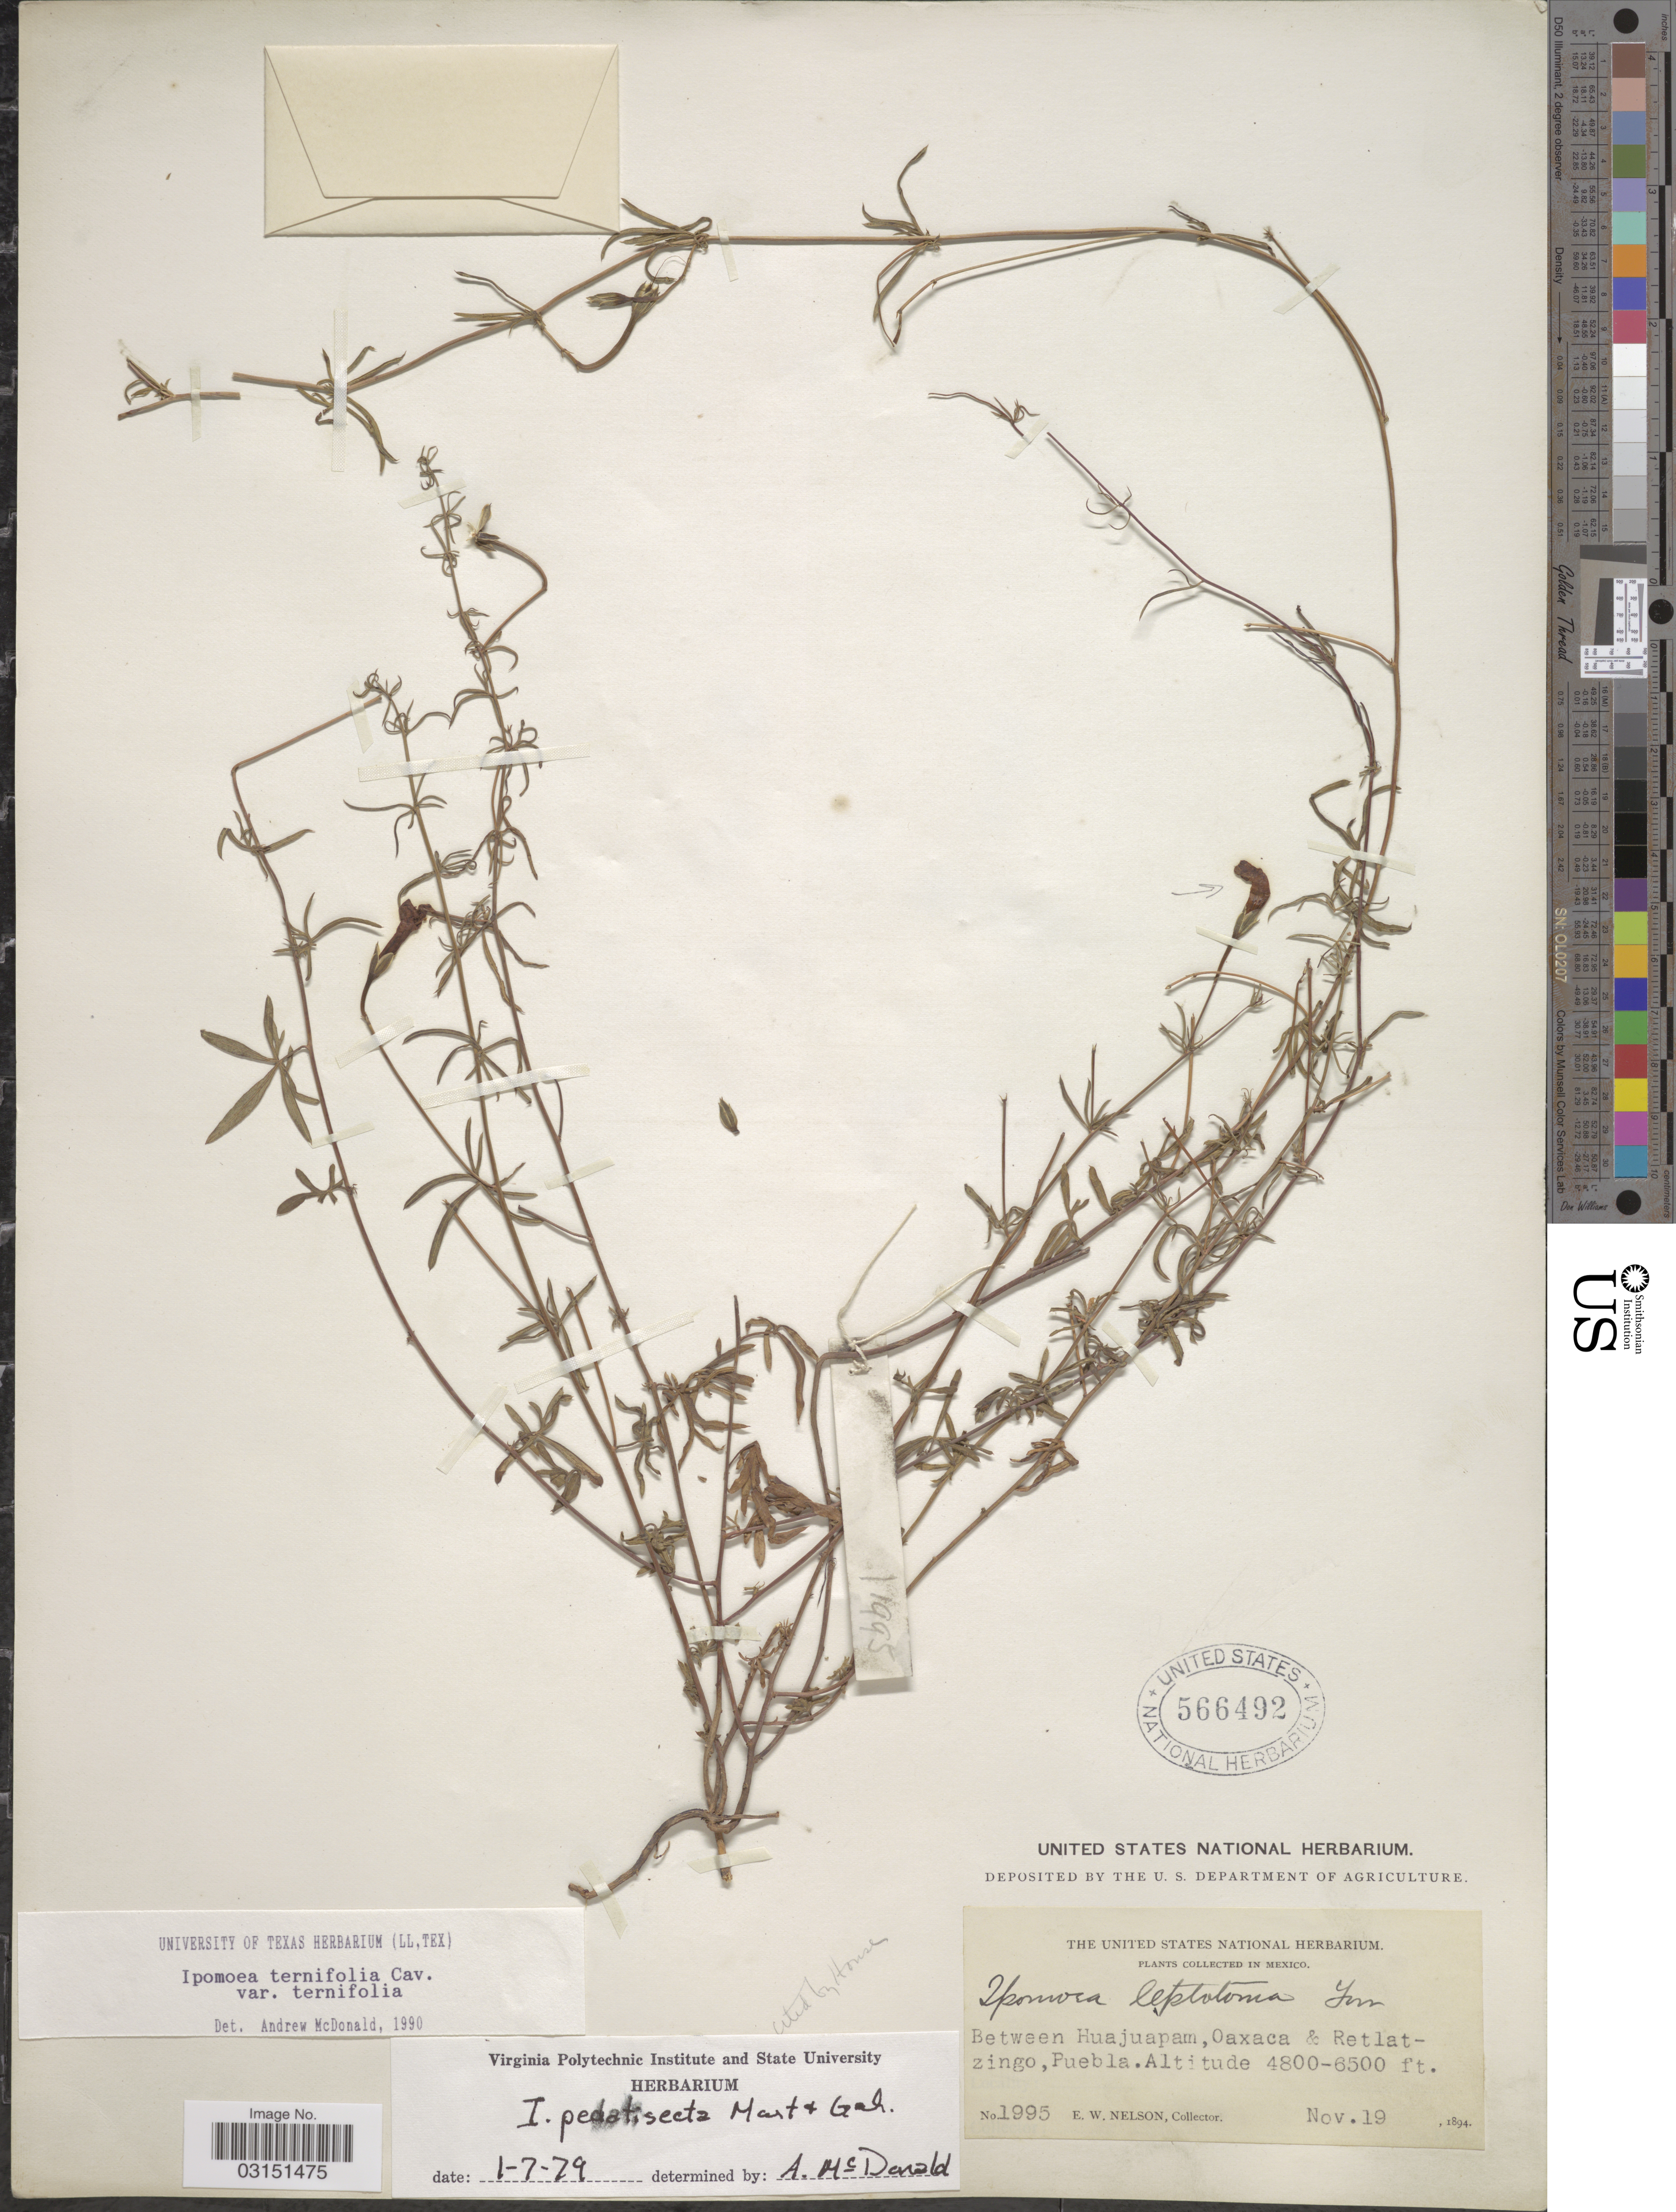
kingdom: Plantae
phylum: Tracheophyta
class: Magnoliopsida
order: Solanales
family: Convolvulaceae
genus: Ipomoea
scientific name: Ipomoea ternifolia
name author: Cav.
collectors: E. W. Nelson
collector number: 1995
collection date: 1894-11-19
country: Mexico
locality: Between Huajuapam, Oaxaca & Retlatzingo, Puebla.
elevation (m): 1463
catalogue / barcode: US 566492